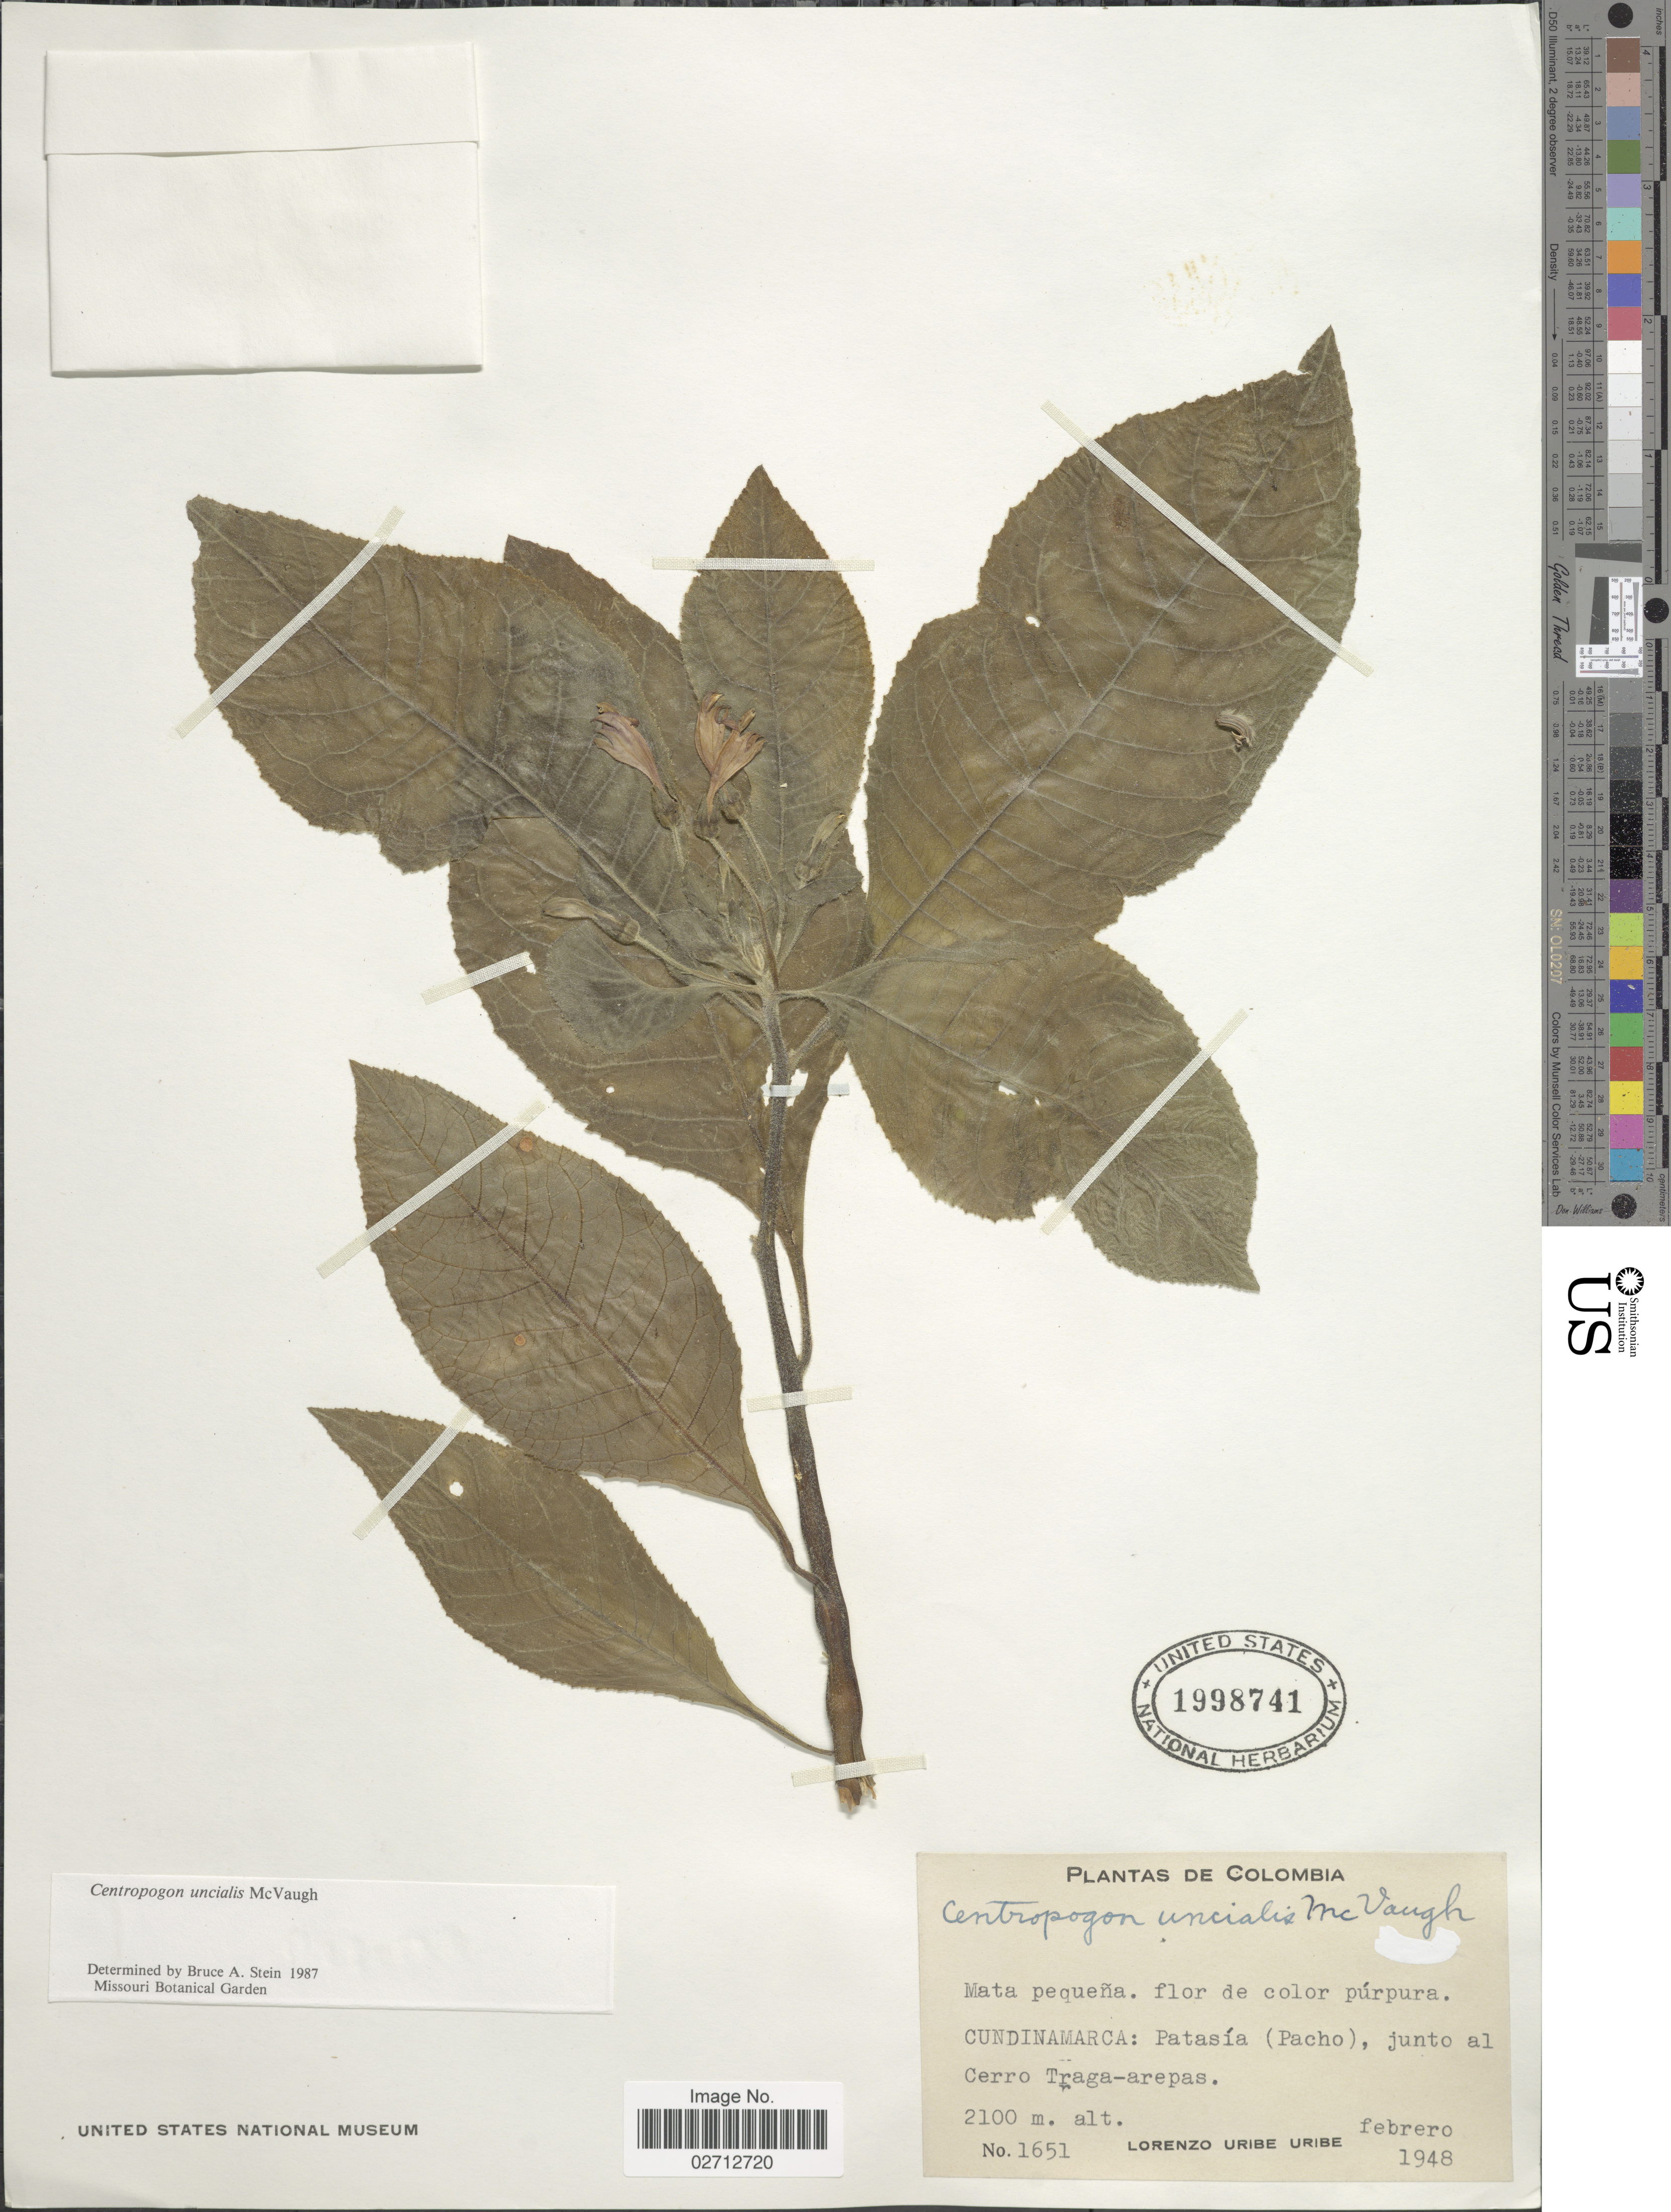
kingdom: Plantae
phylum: Tracheophyta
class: Magnoliopsida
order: Asterales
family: Campanulaceae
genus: Centropogon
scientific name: Centropogon uncialis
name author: McVaugh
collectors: L. Uribe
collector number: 1651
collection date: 1948-02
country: Colombia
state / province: Cundinamarca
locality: Patasia (Pacho), junto al Cerro Traga-arepas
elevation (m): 2100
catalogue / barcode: US 1998741